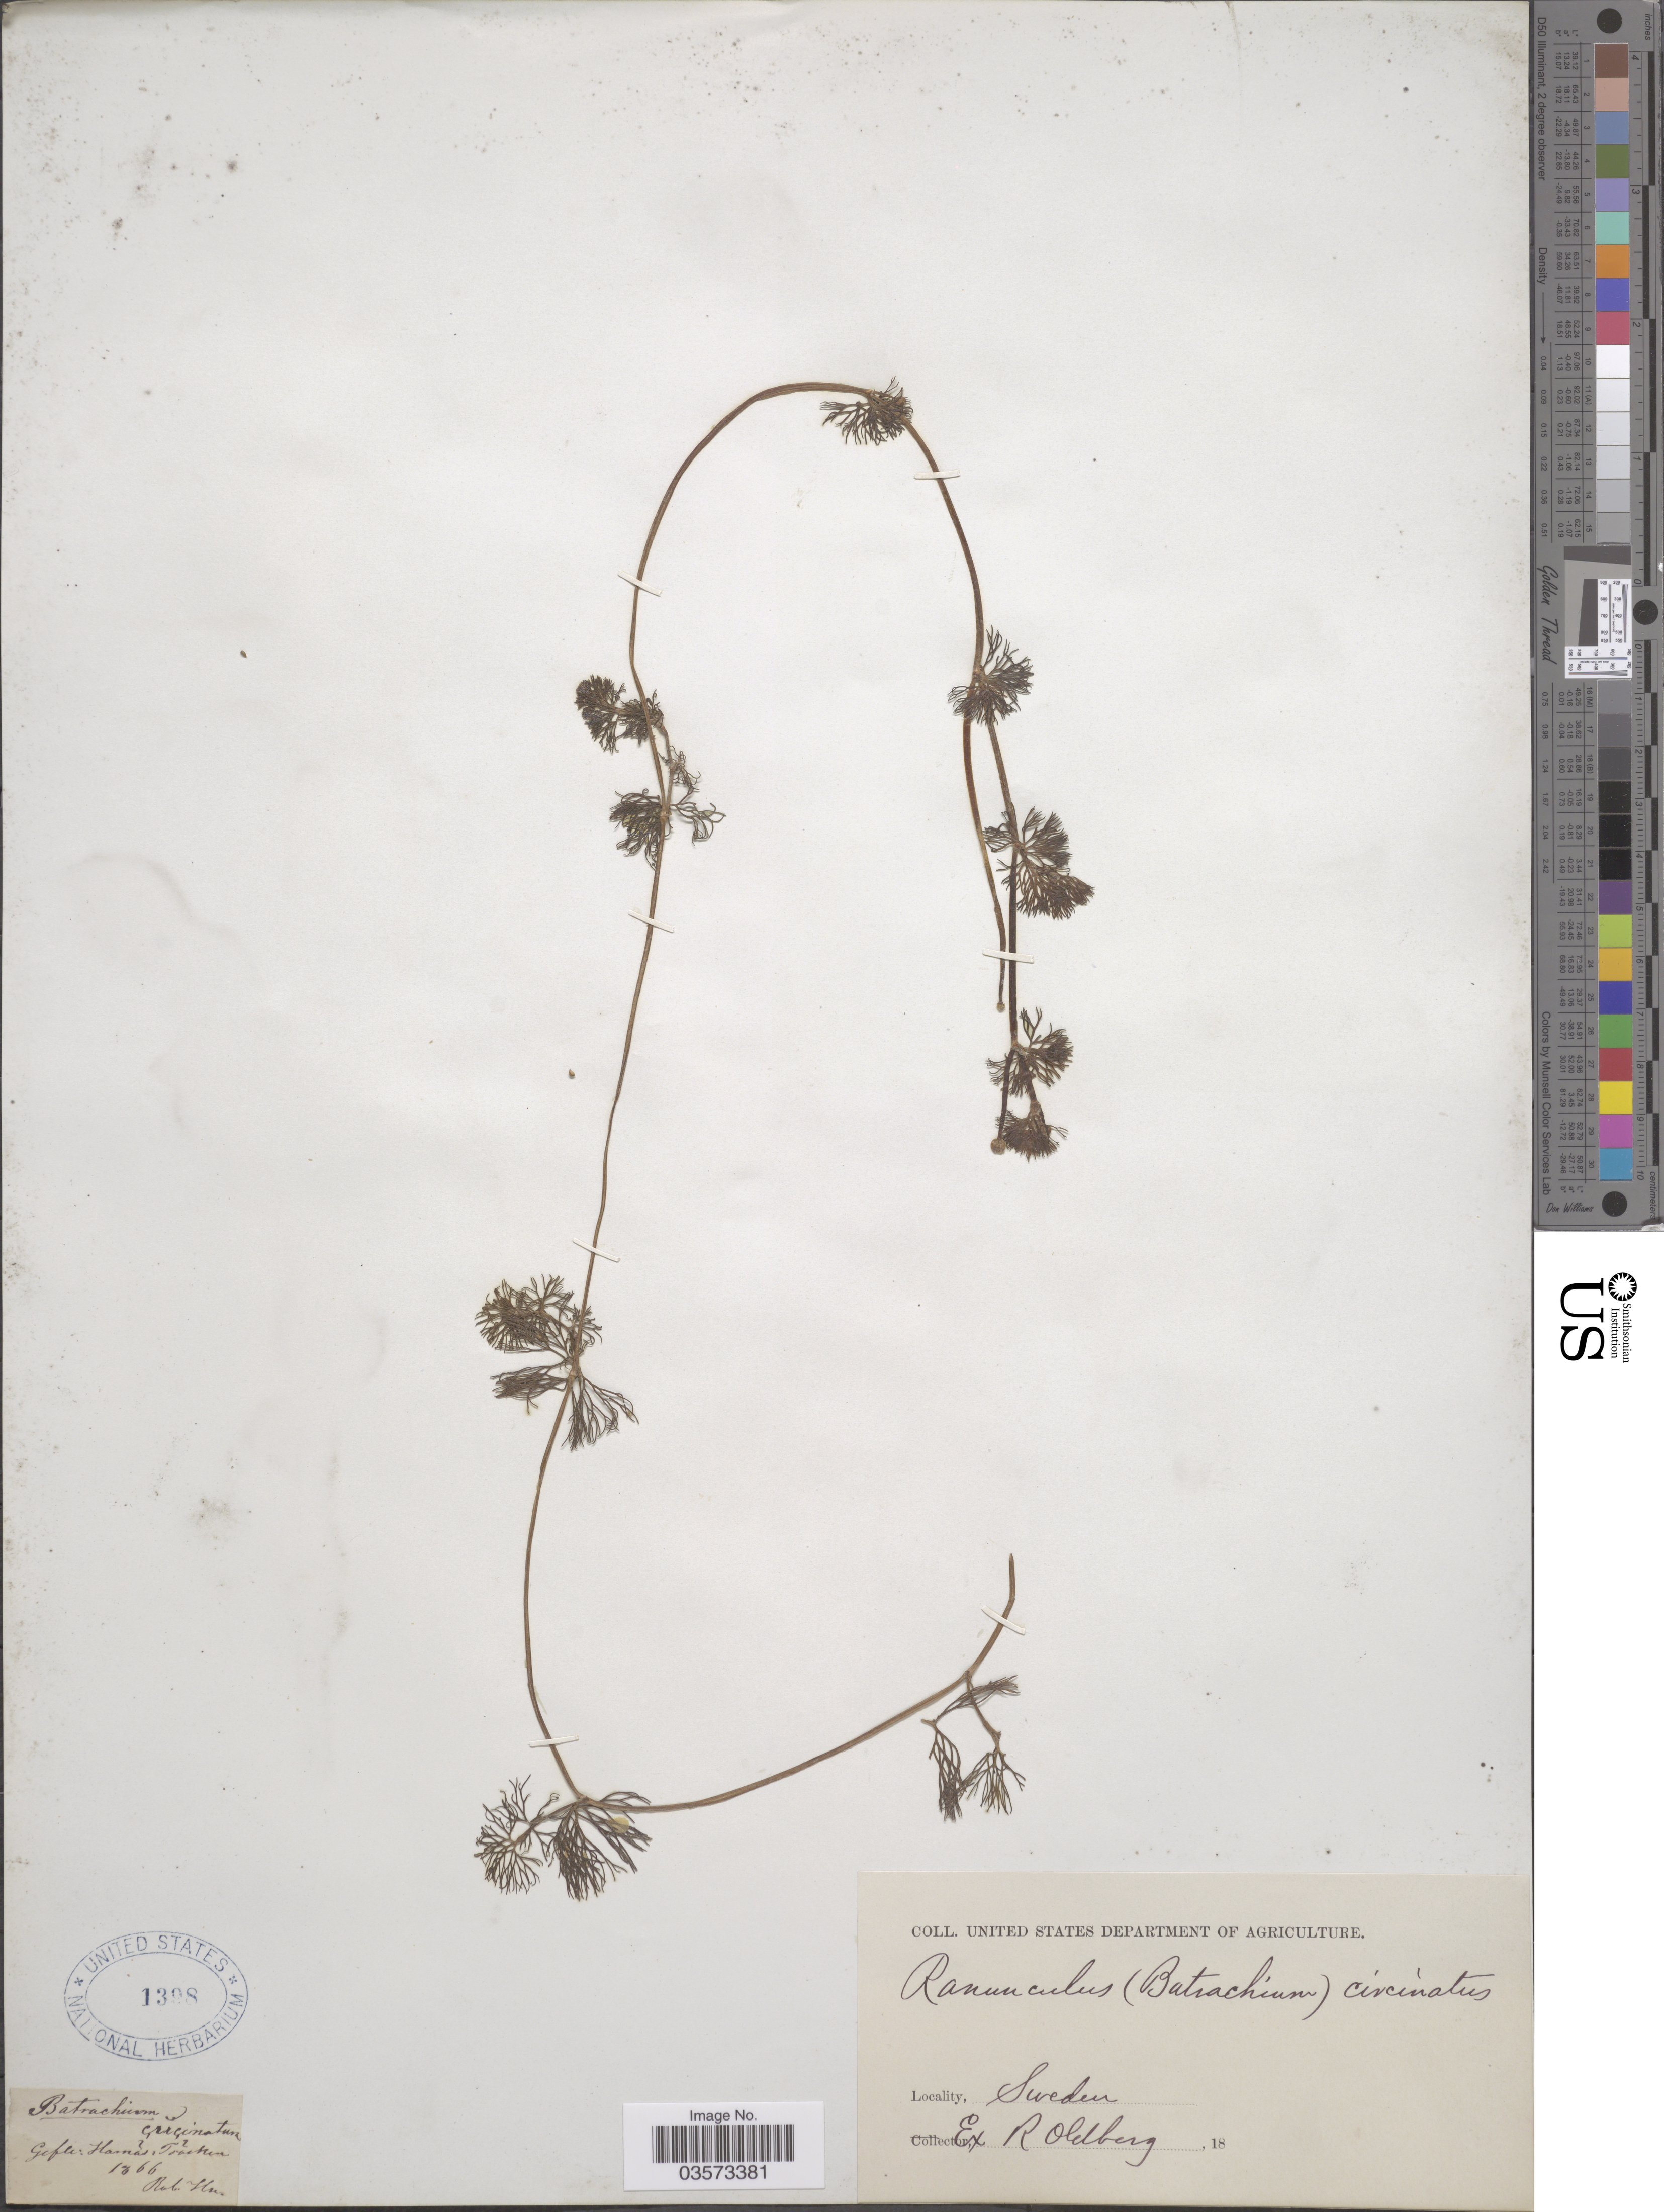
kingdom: Plantae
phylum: Tracheophyta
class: Magnoliopsida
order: Ranunculales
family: Ranunculaceae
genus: Ranunculus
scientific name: Ranunculus circinatus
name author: Sibth.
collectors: R. Hn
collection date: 1866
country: Sweden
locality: Gefle: Harnäs: Trösken.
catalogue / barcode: US 1398